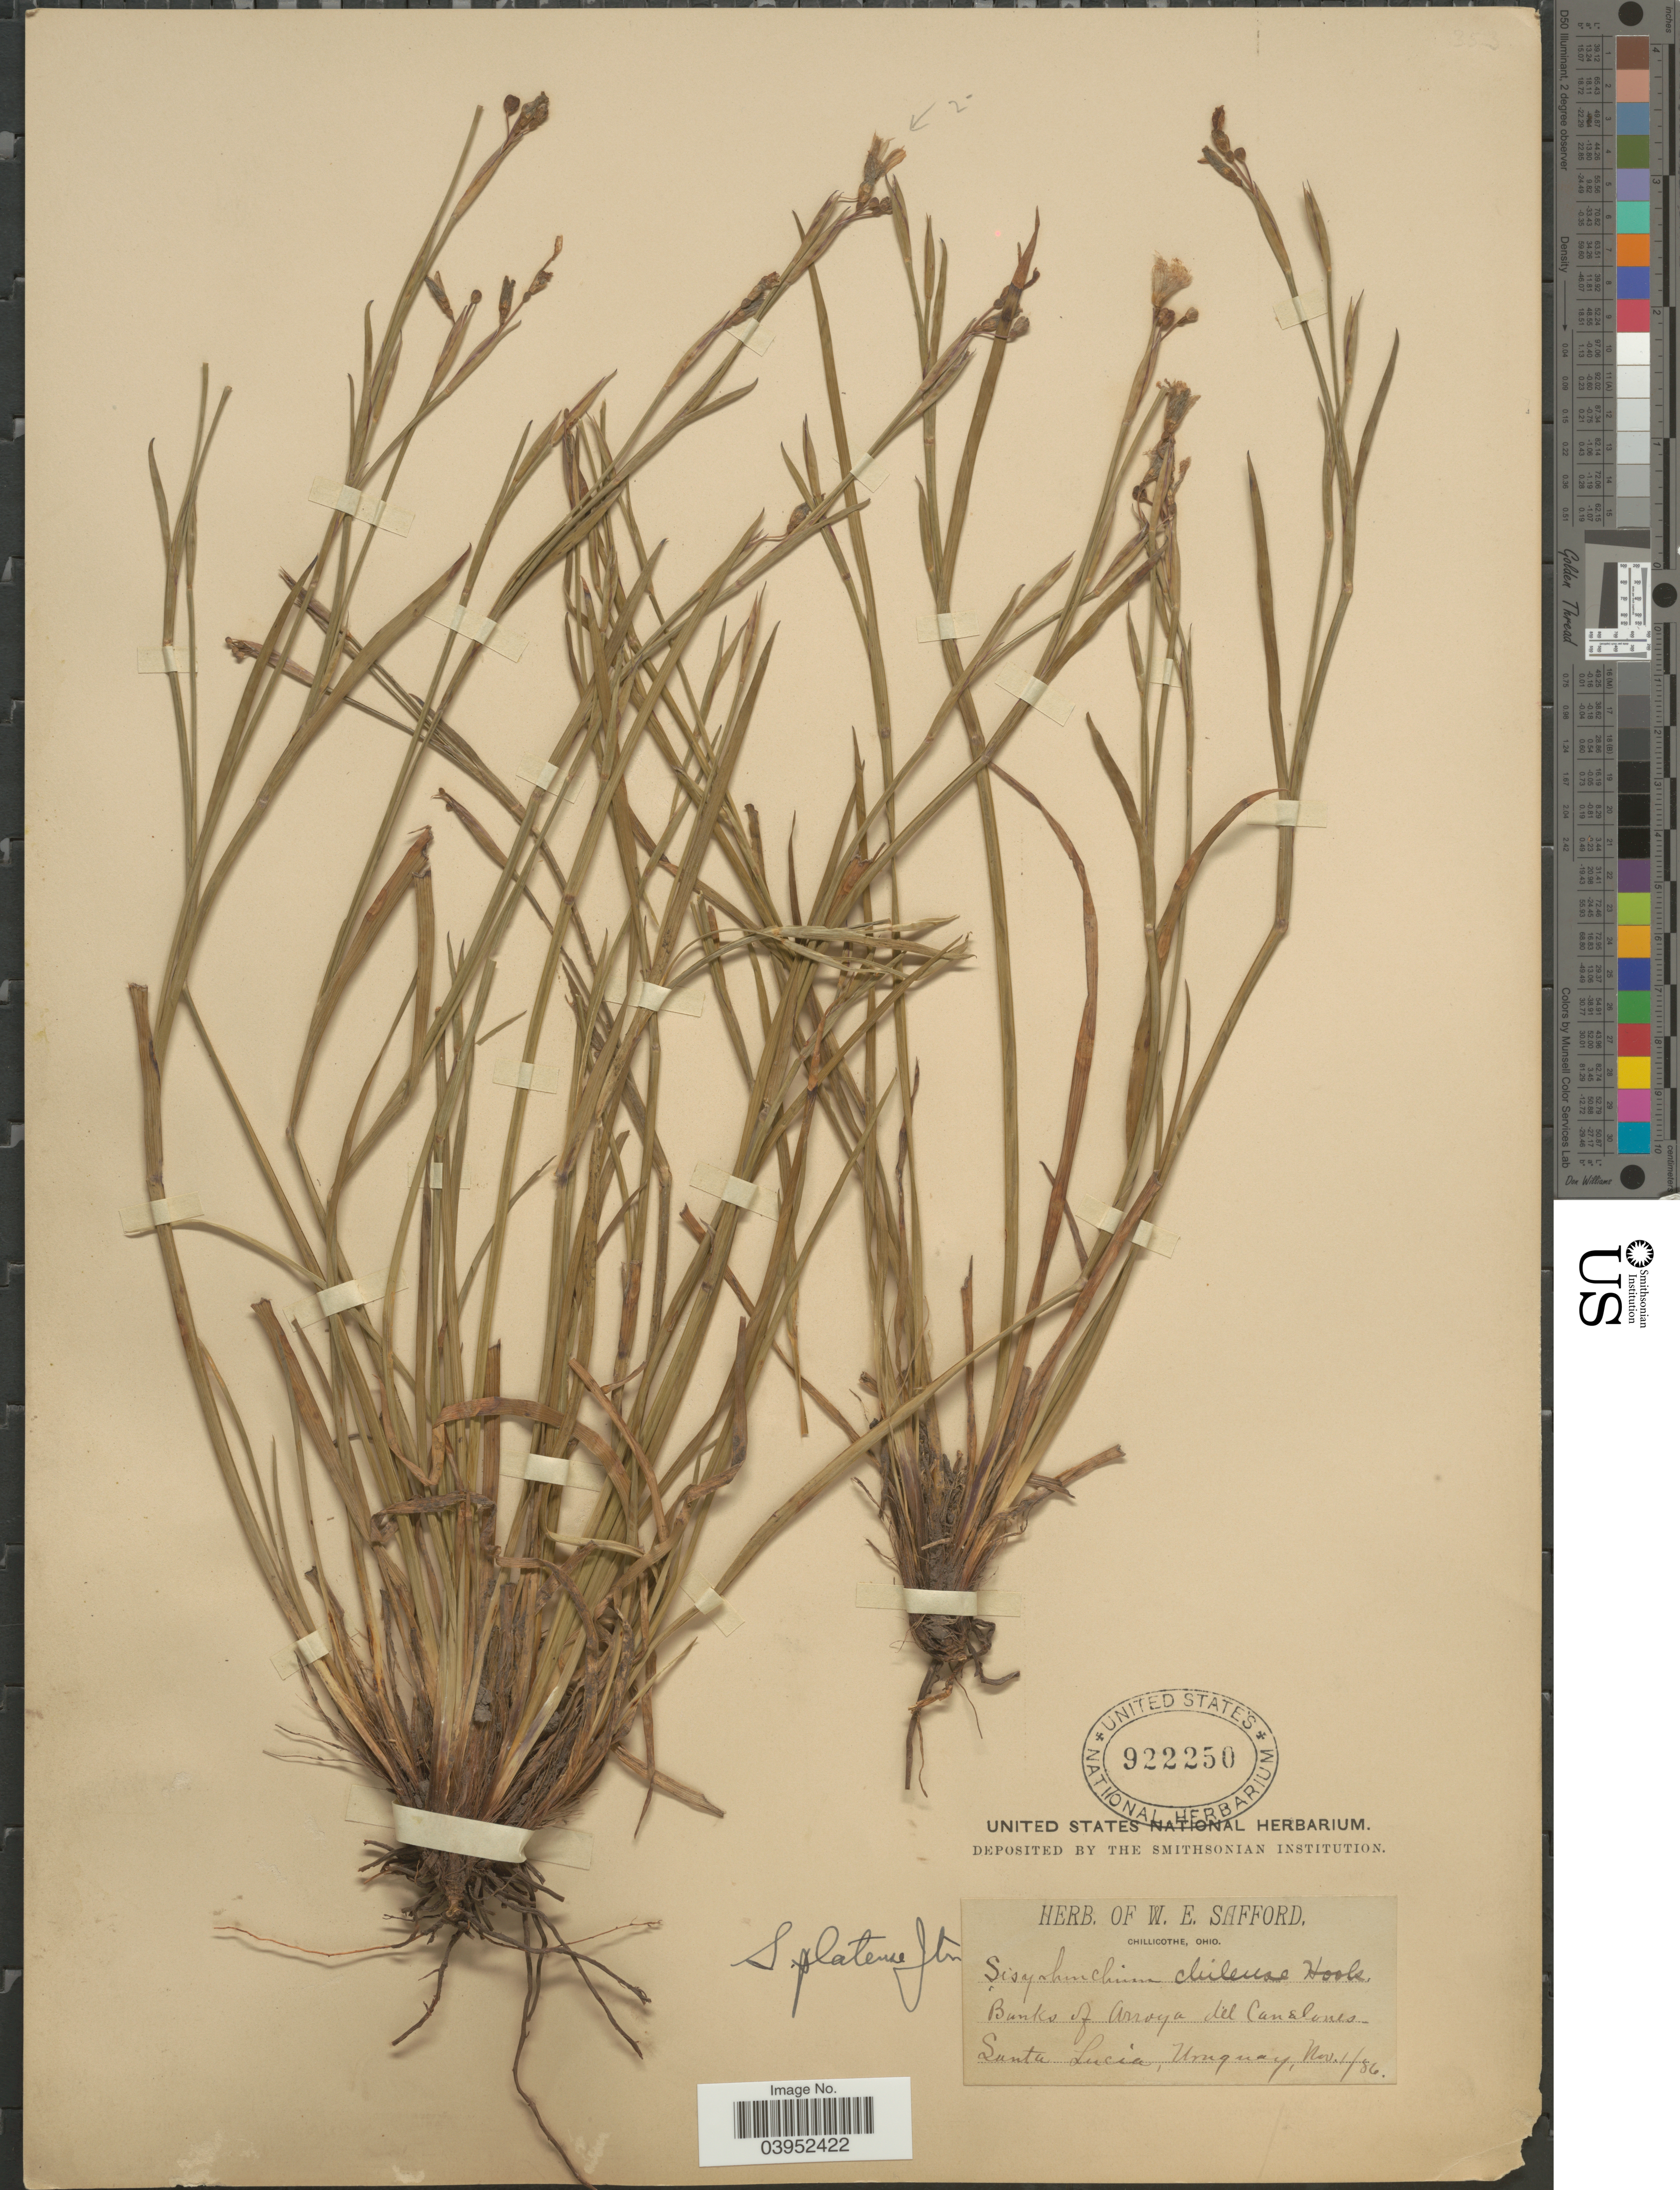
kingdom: Plantae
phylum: Tracheophyta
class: Liliopsida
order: Asparagales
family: Iridaceae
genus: Sisyrinchium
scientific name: Sisyrinchium platense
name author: I.M. Johnst.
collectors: ex herb. W. E. Safford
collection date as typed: Transcribed d/m/y: 1/11/86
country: Uruguay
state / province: Canelones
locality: Banks of Arroya del Canelones. Santa Lucia.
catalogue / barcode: US 922250